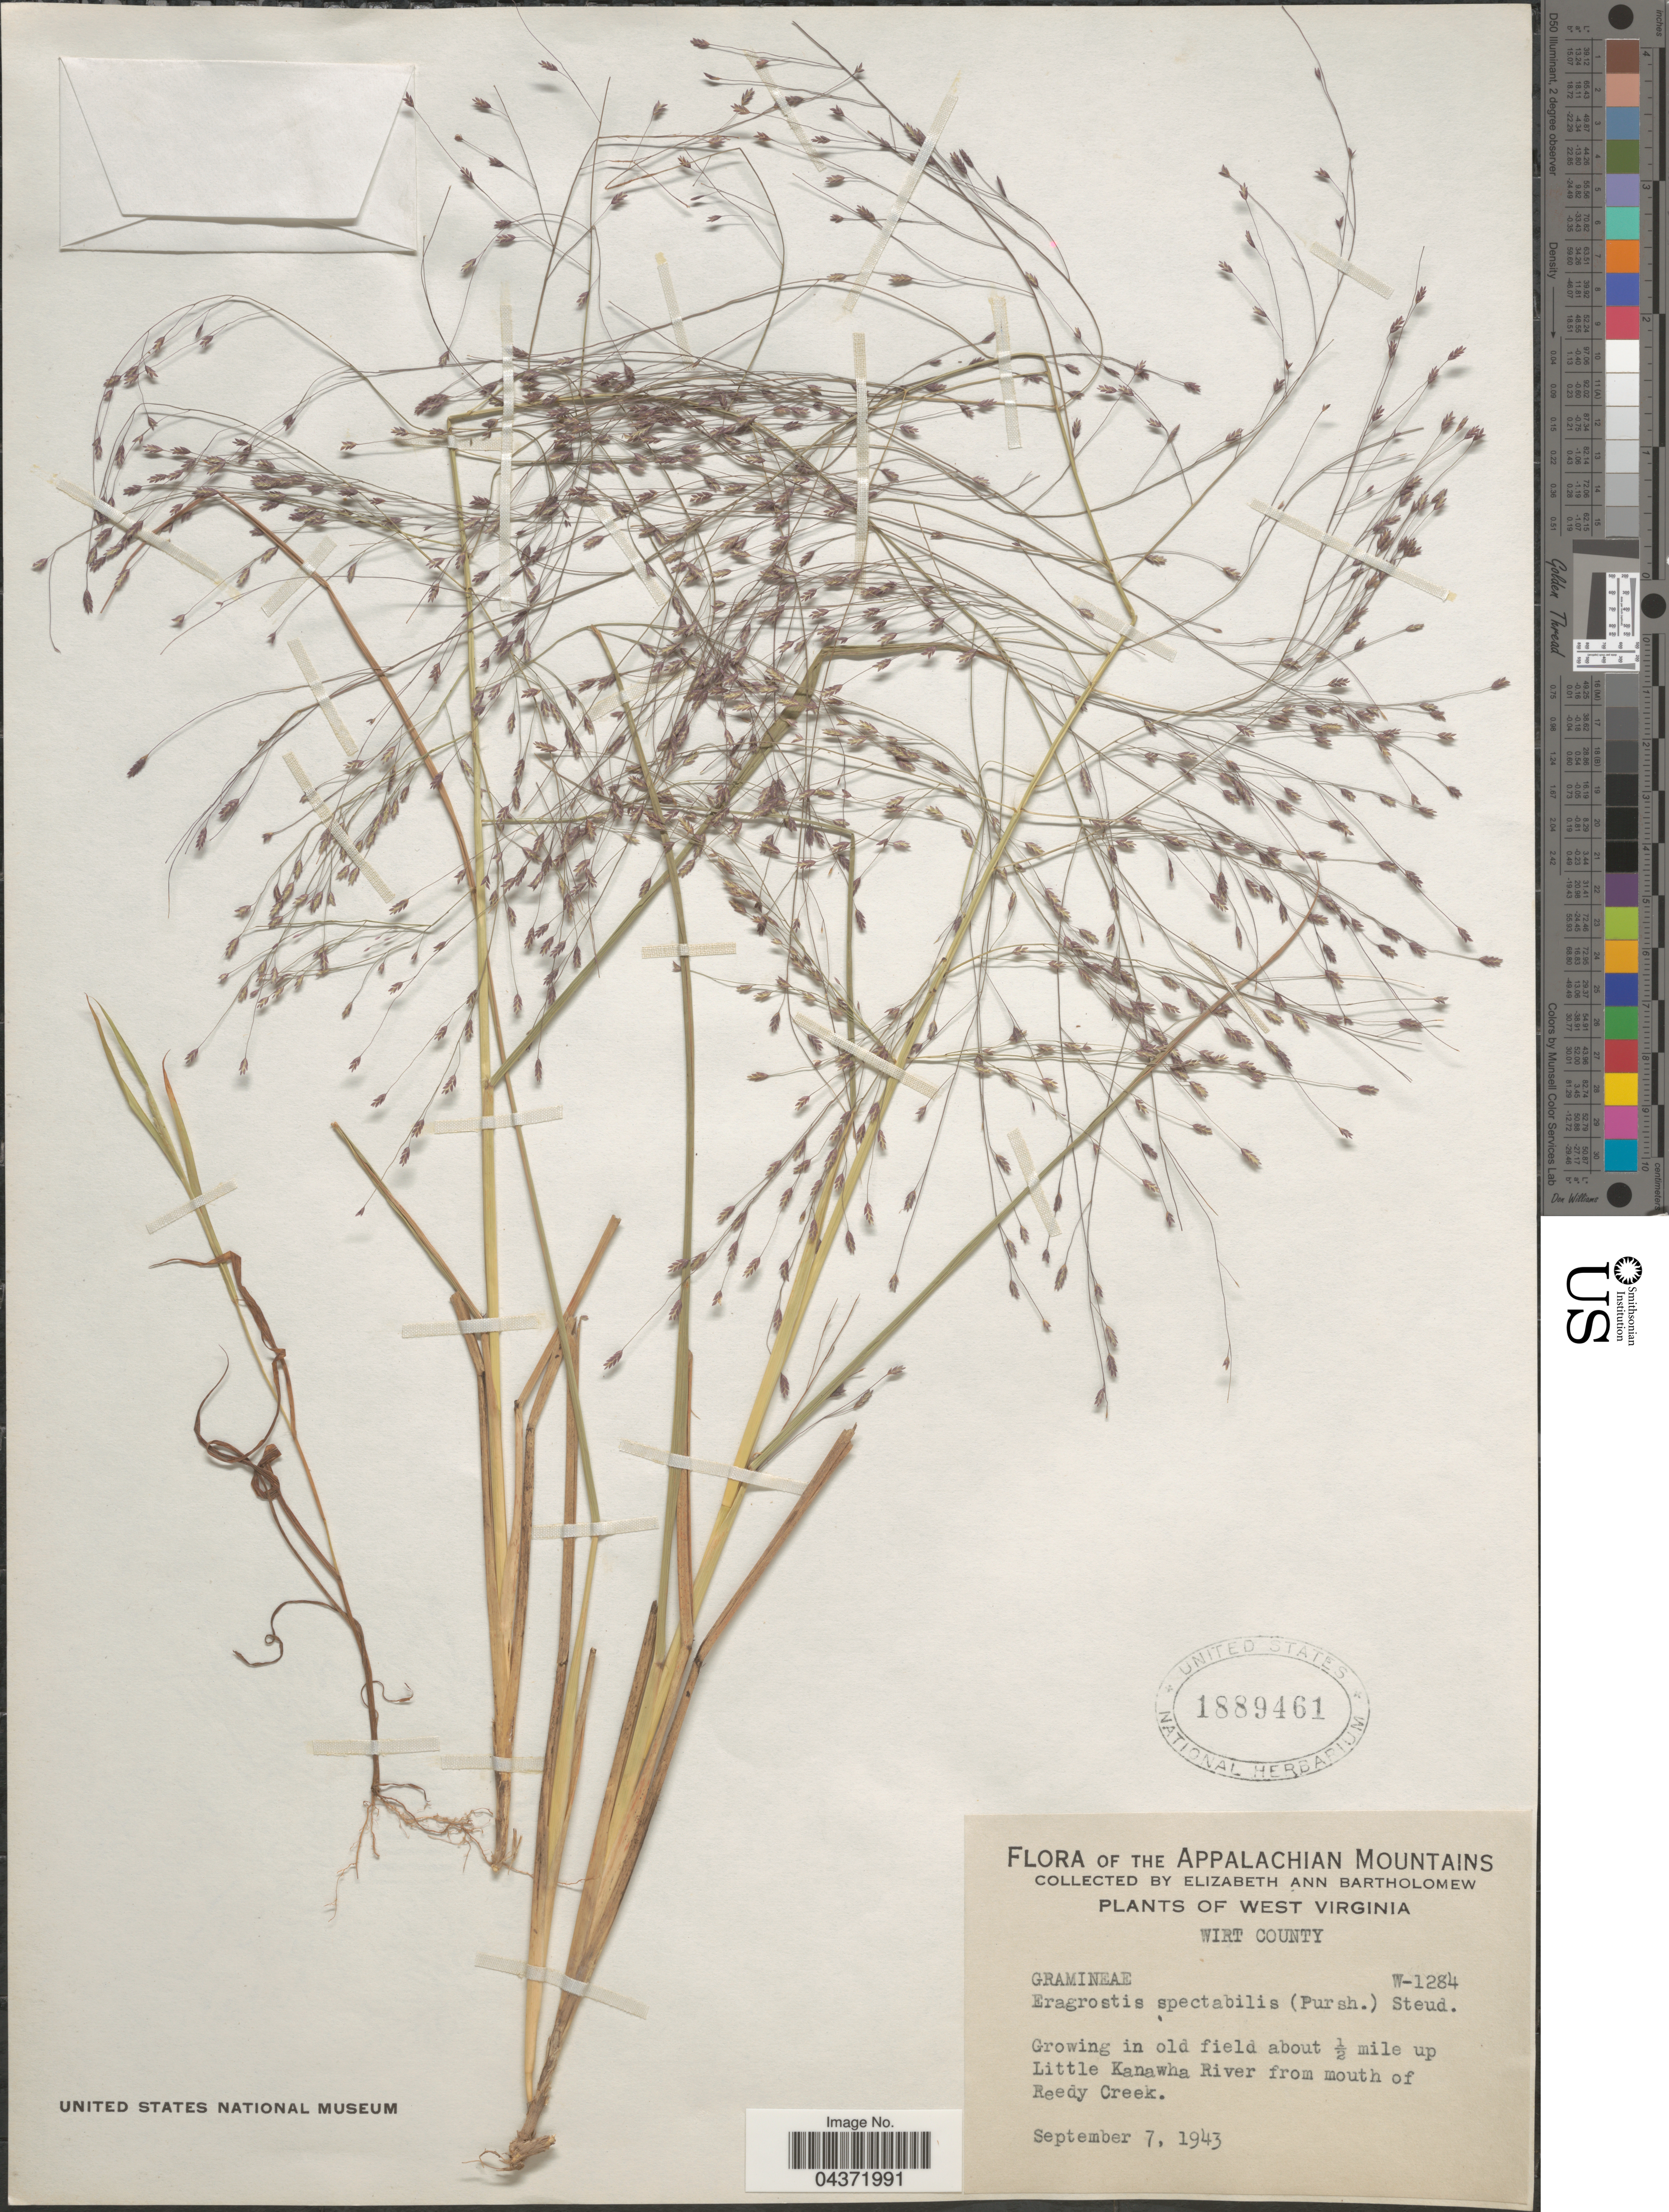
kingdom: Plantae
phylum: Tracheophyta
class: Liliopsida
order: Poales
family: Poaceae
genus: Eragrostis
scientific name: Eragrostis spectabilis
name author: (Pursh) Steud.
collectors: E. Bartholomew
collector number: W-1284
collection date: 1943-09-07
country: United States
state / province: West Virginia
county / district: Wirt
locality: The Appalachian Mountains. Wirt County. In old field about ½ mile up Little Kanawha River from mouth of Reedy Creek.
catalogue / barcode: US 1889461